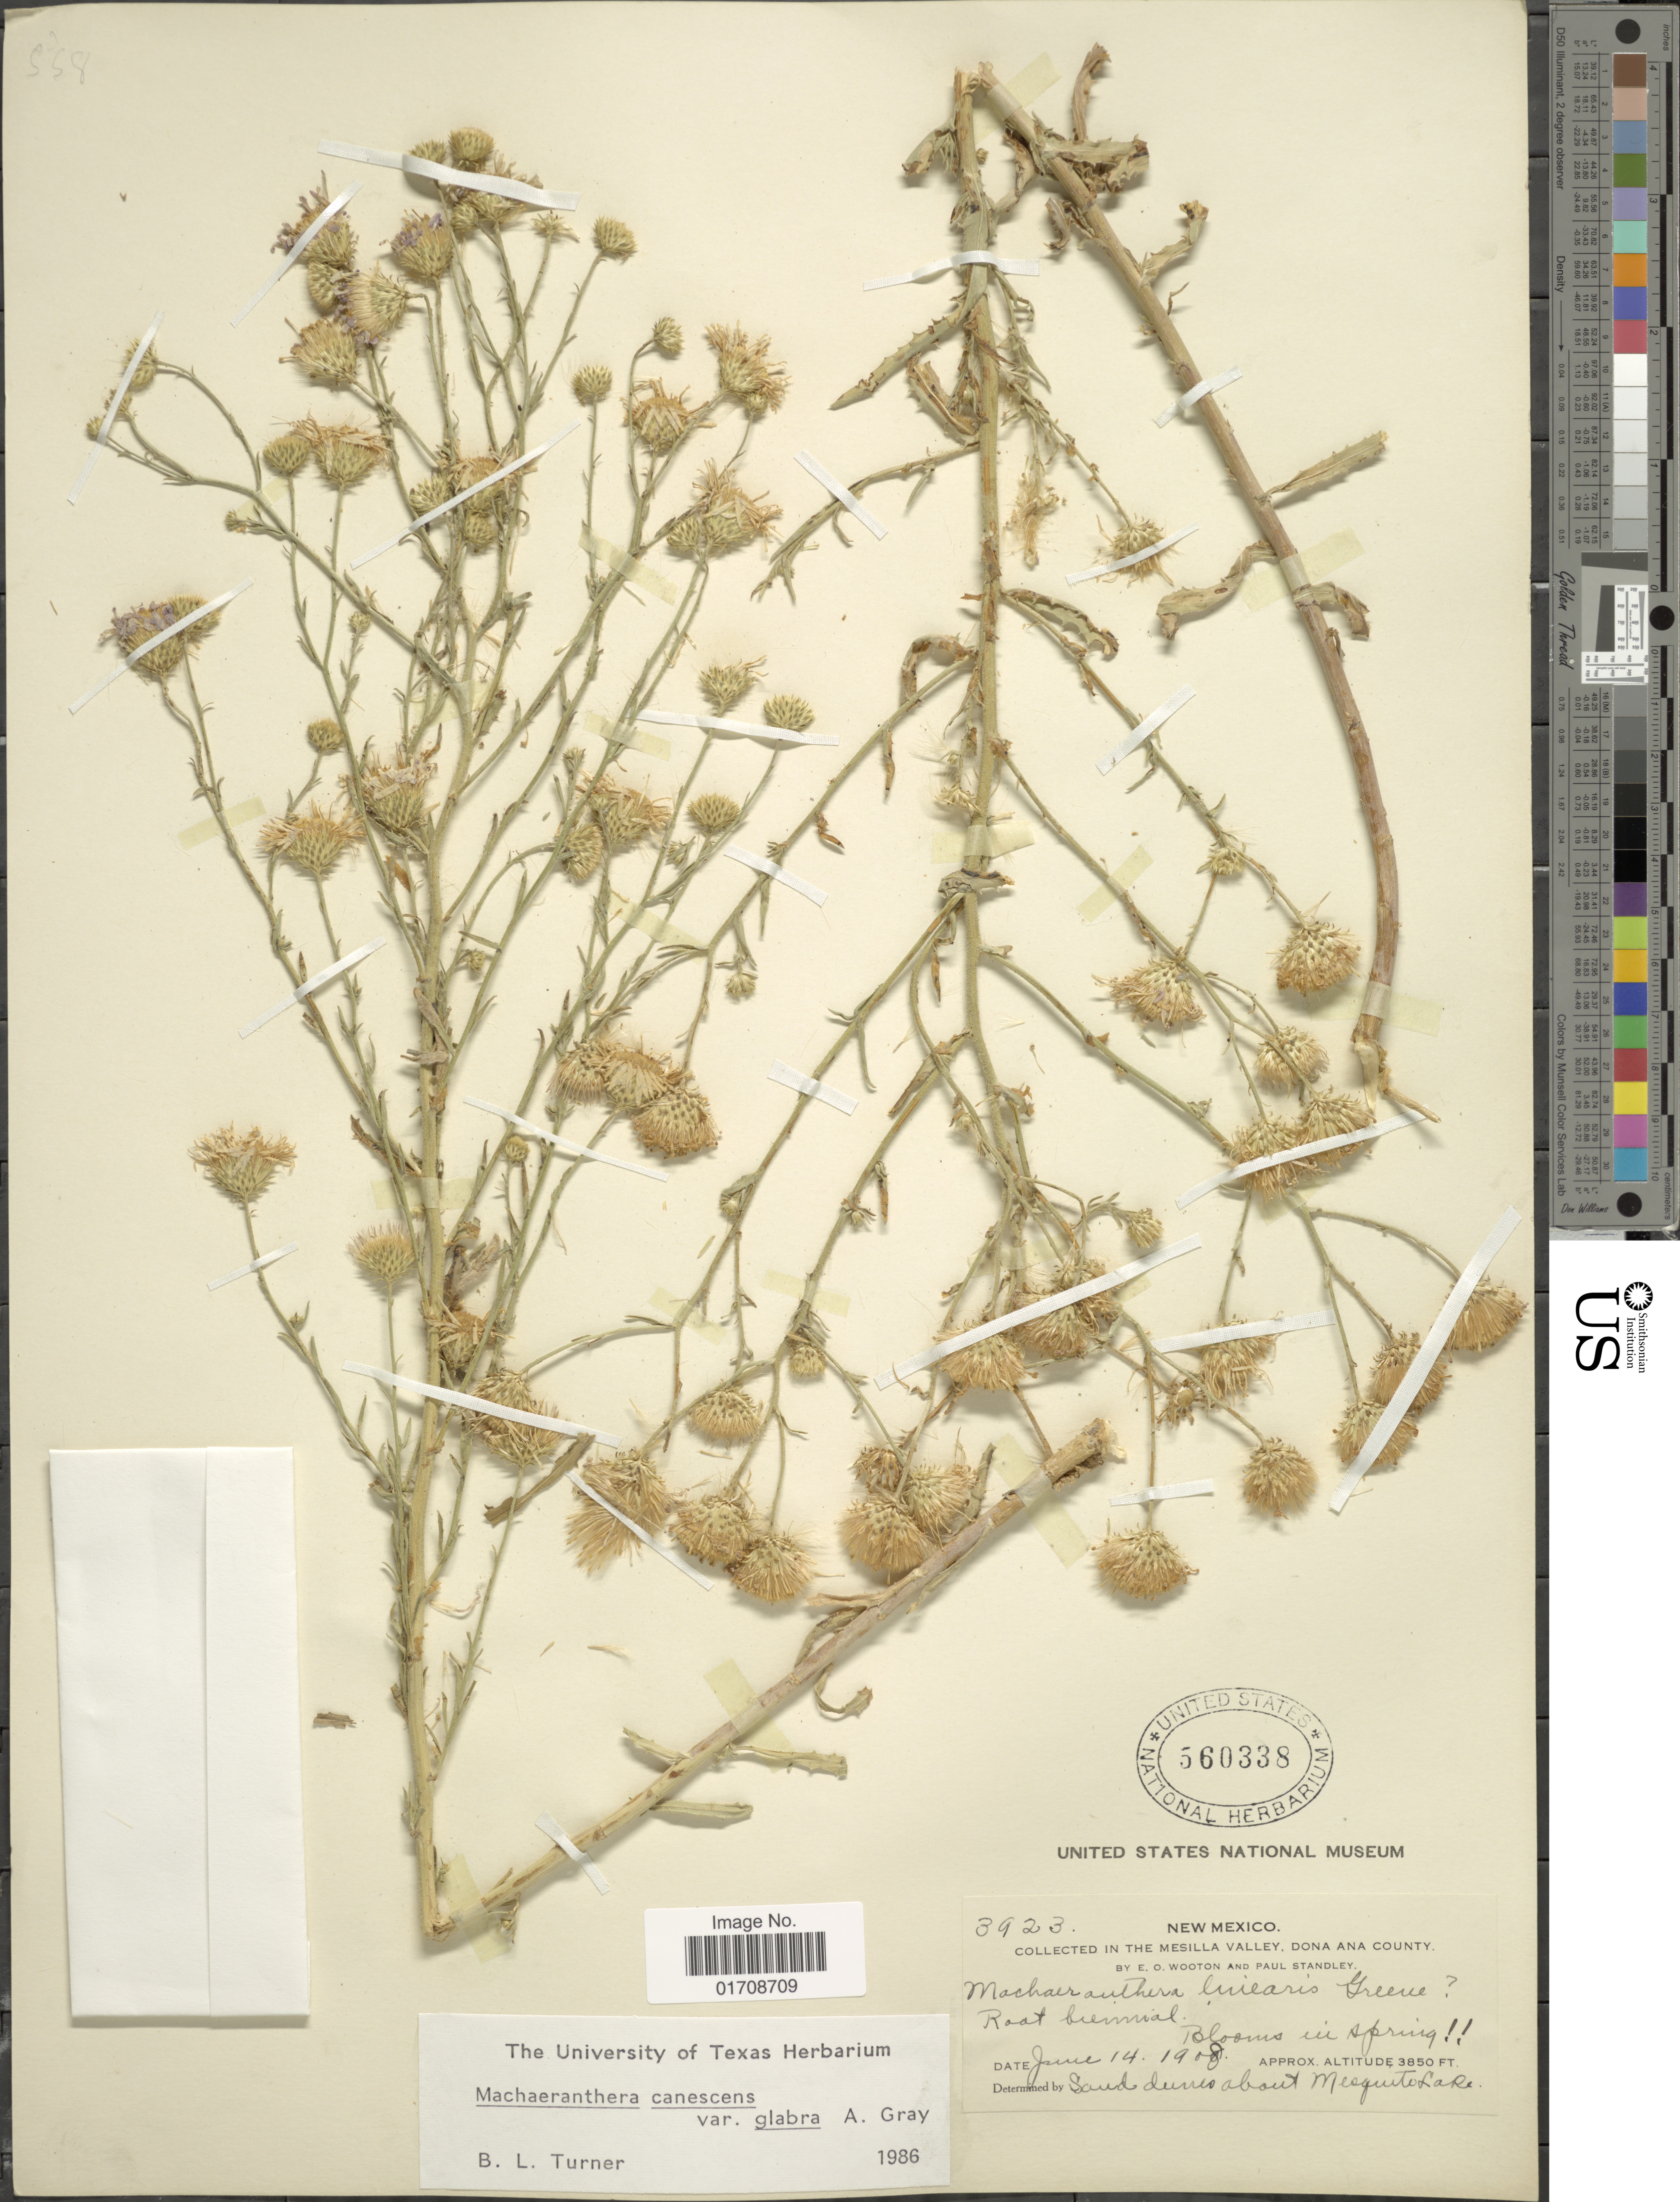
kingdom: Plantae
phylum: Tracheophyta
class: Magnoliopsida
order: Asterales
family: Asteraceae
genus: Machaeranthera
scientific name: Machaeranthera canescens var. glabra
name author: A. Gray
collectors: E. O. Wooton & P. C. Standley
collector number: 3923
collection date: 1908-06-14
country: United States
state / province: New Mexico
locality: Mesilla Valley, Dona Ana County, Sand dunes about Mesquito Lake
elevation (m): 1173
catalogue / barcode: US 560338